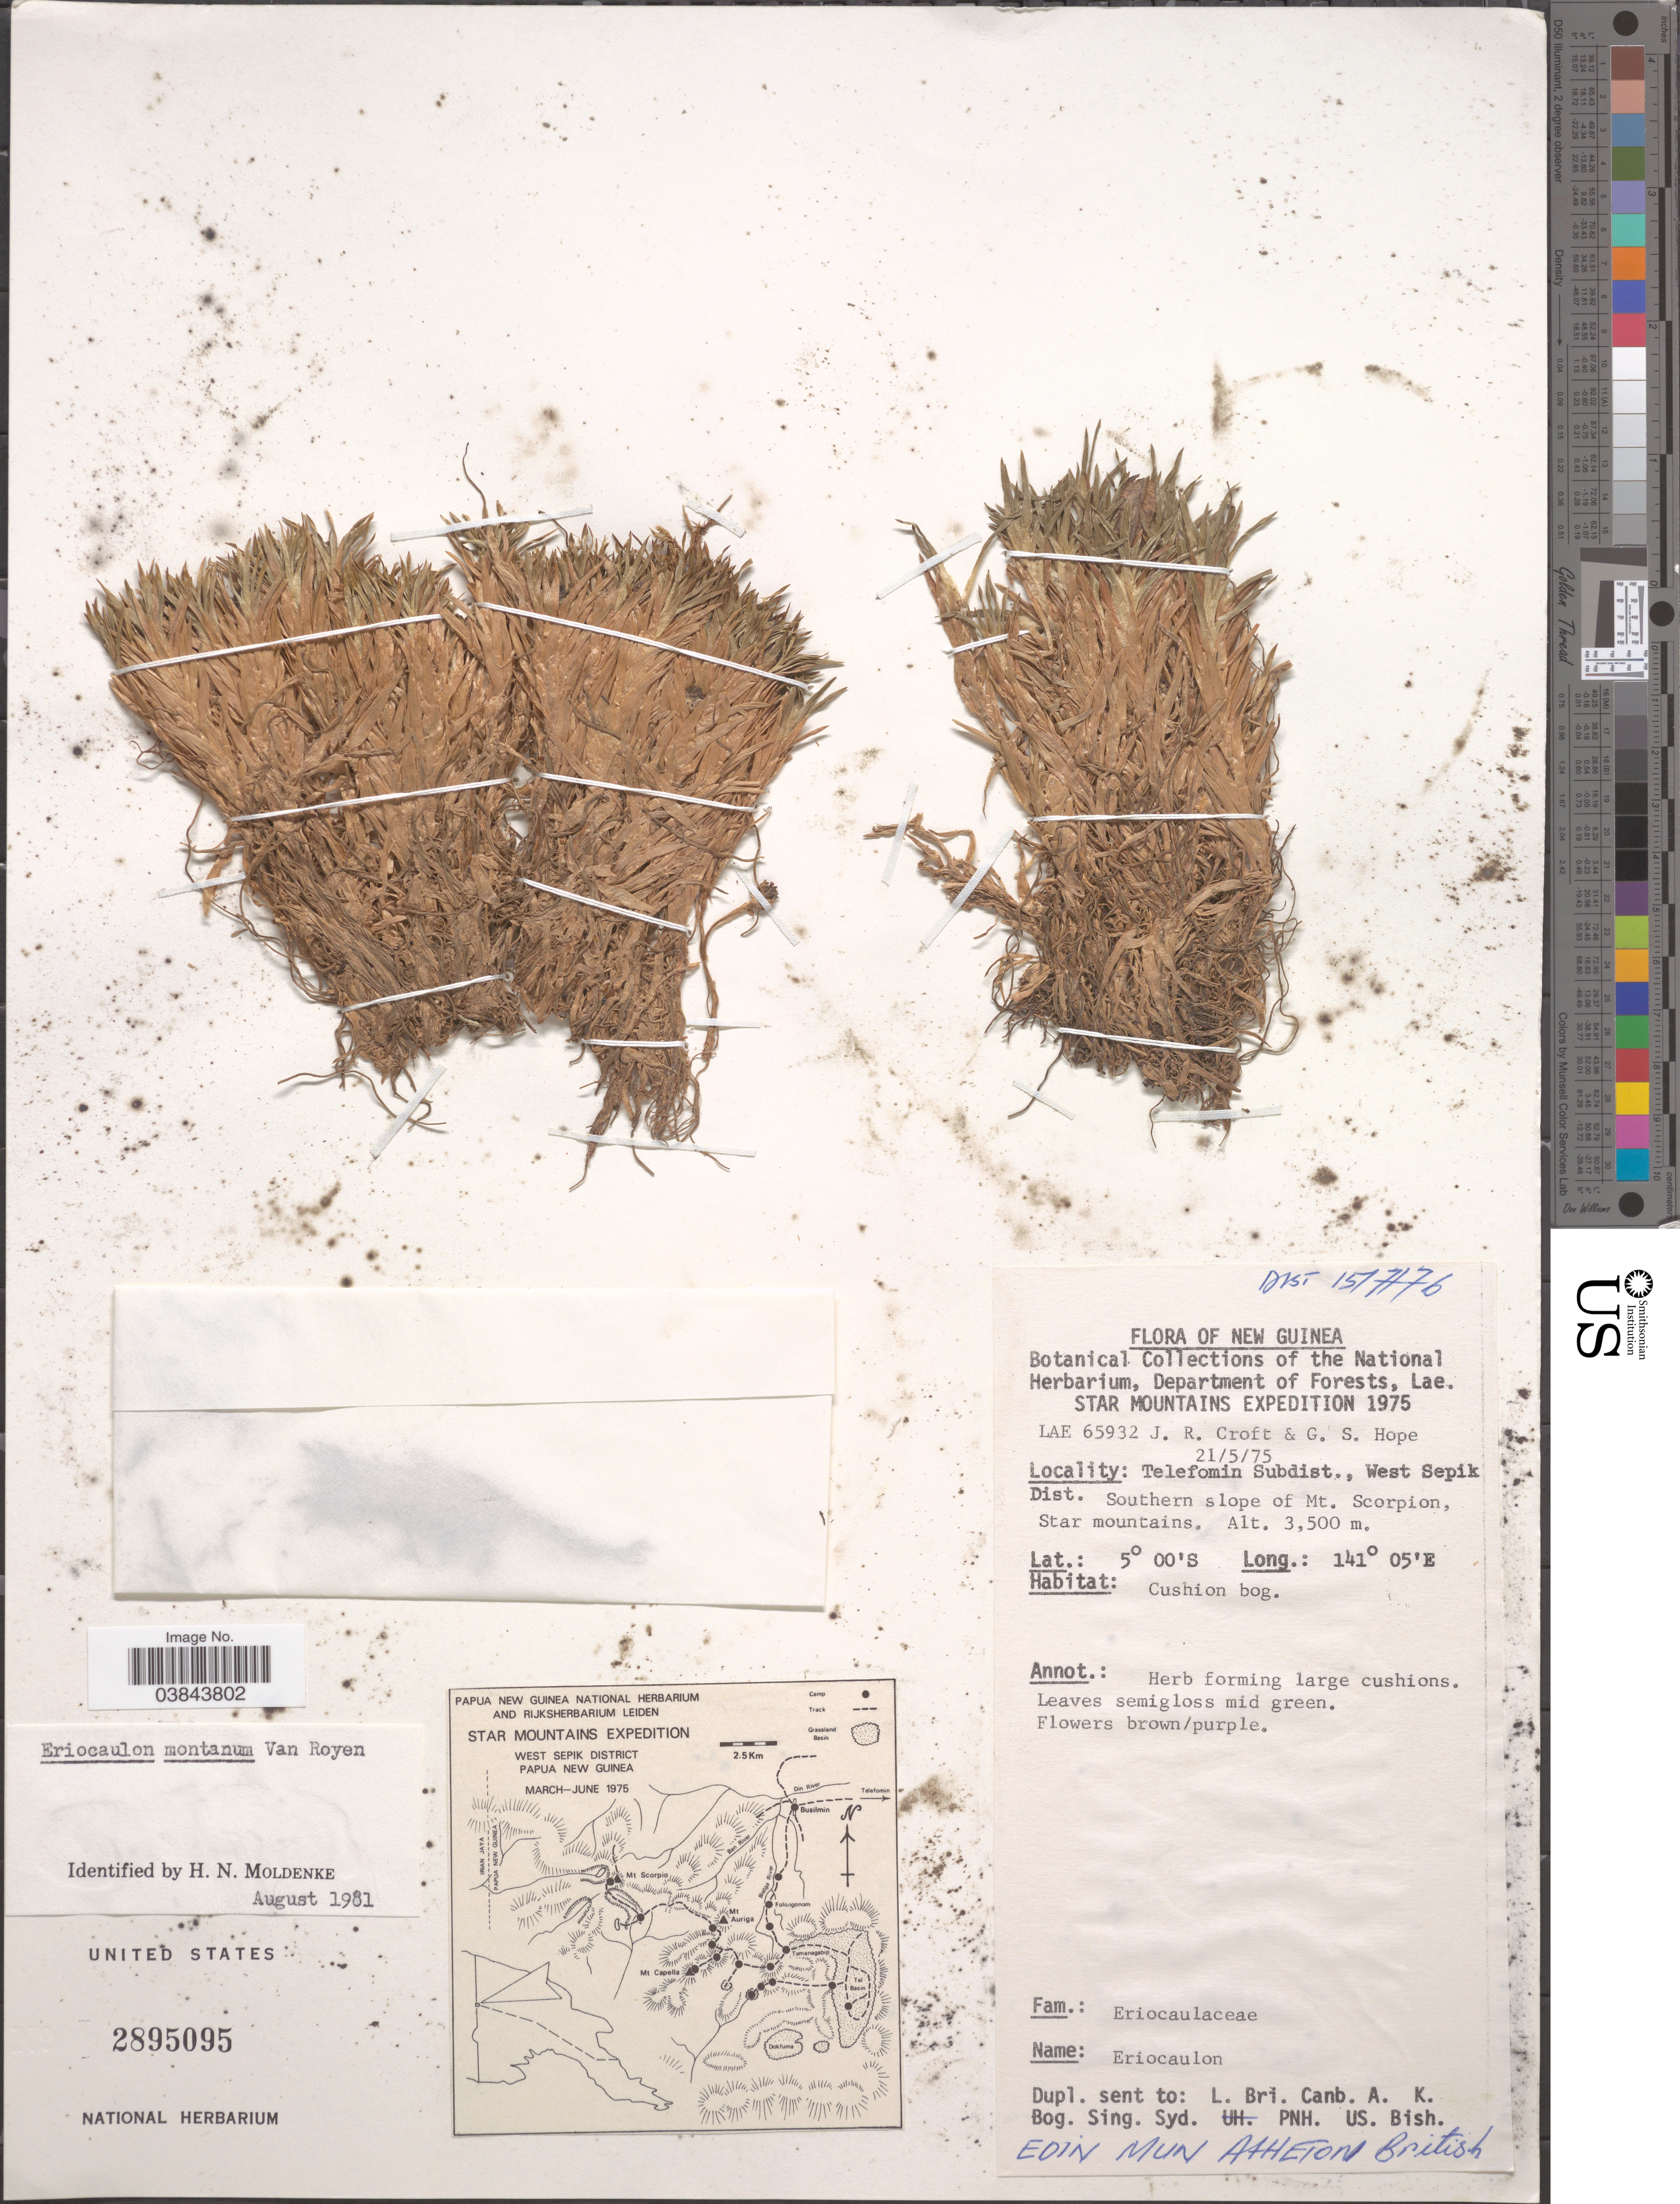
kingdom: Plantae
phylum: Tracheophyta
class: Liliopsida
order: Poales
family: Eriocaulaceae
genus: Eriocaulon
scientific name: Eriocaulon montanum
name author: P. Royen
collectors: J. R. Croft & G. Hope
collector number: LAE65932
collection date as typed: Transcribed d/m/y: 21/5/75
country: Papua New Guinea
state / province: Sandaun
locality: New Guinea. Telefomin Subdist., West Sepik Dist. Southern slope of Mt. Scorpion, Star mountains.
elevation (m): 3500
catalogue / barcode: US 2895095